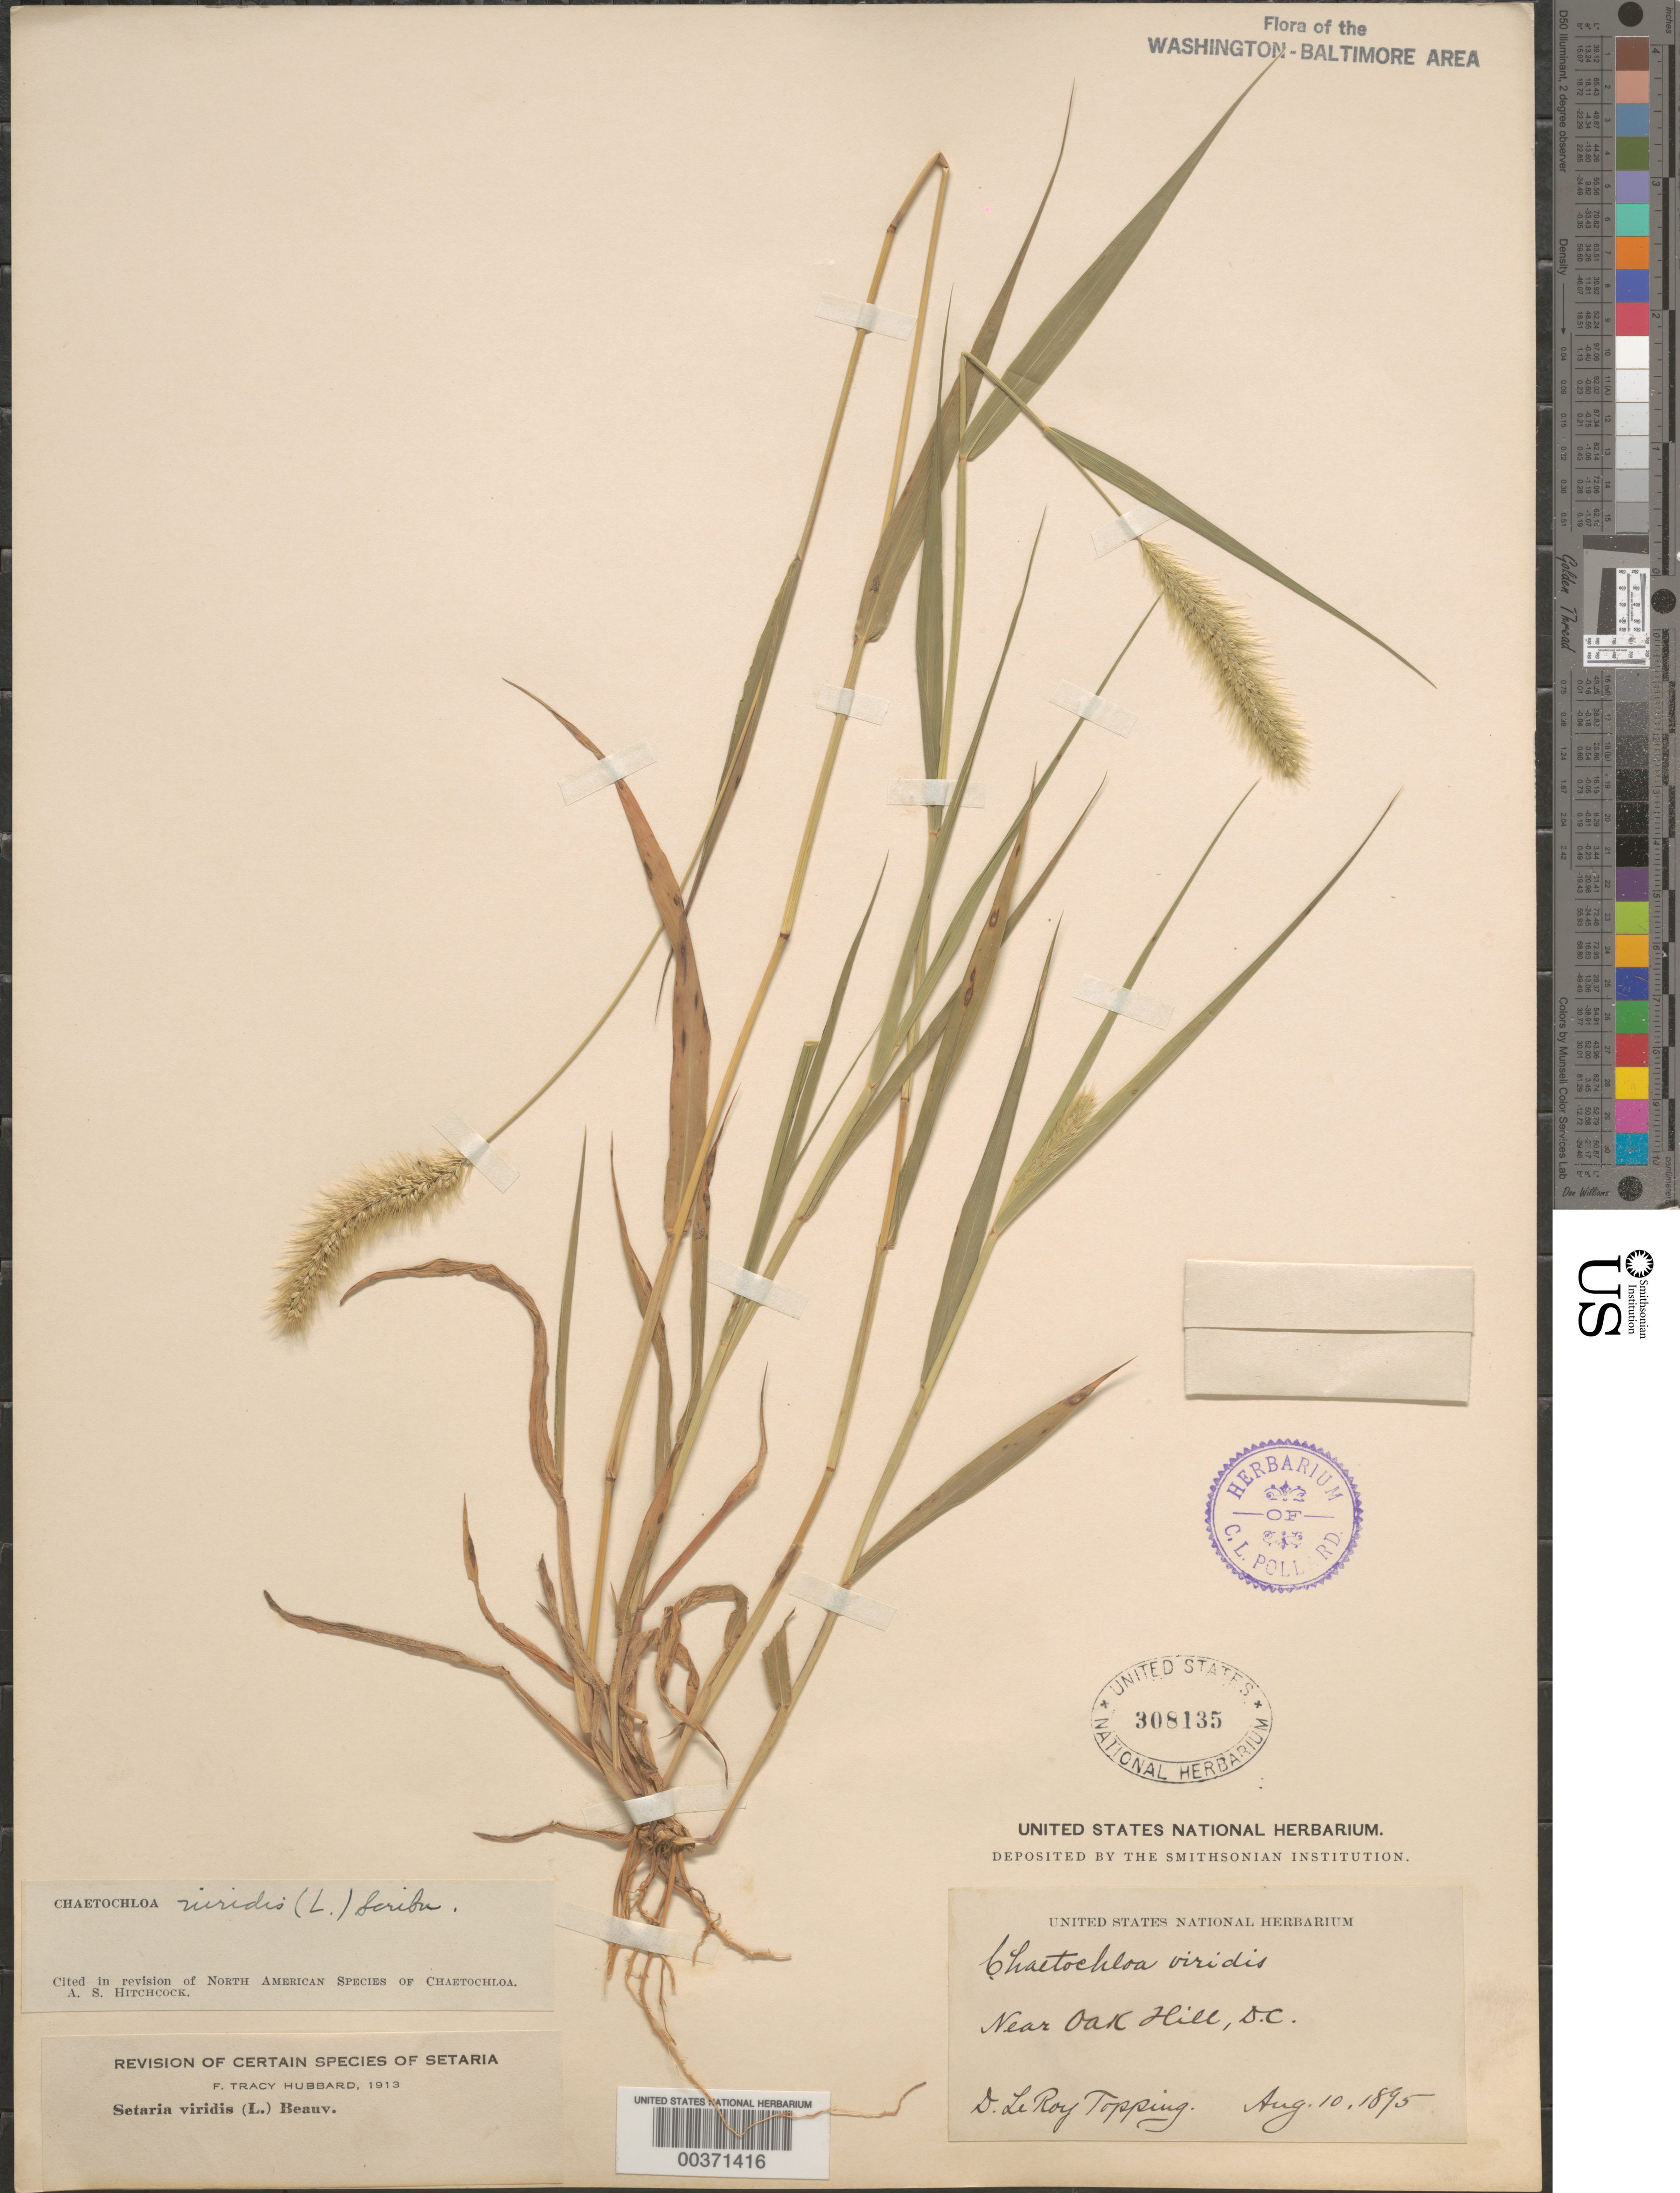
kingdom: Plantae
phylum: Tracheophyta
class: Liliopsida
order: Poales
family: Poaceae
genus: Setaria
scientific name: Setaria viridis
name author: (L.) P. Beauv.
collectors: D. L. Topping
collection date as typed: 10 Aug 1895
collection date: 1895-08-10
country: United States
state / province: District of Columbia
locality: Near Oak Hill Rock Creek Park and Vicinity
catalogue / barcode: US 308135